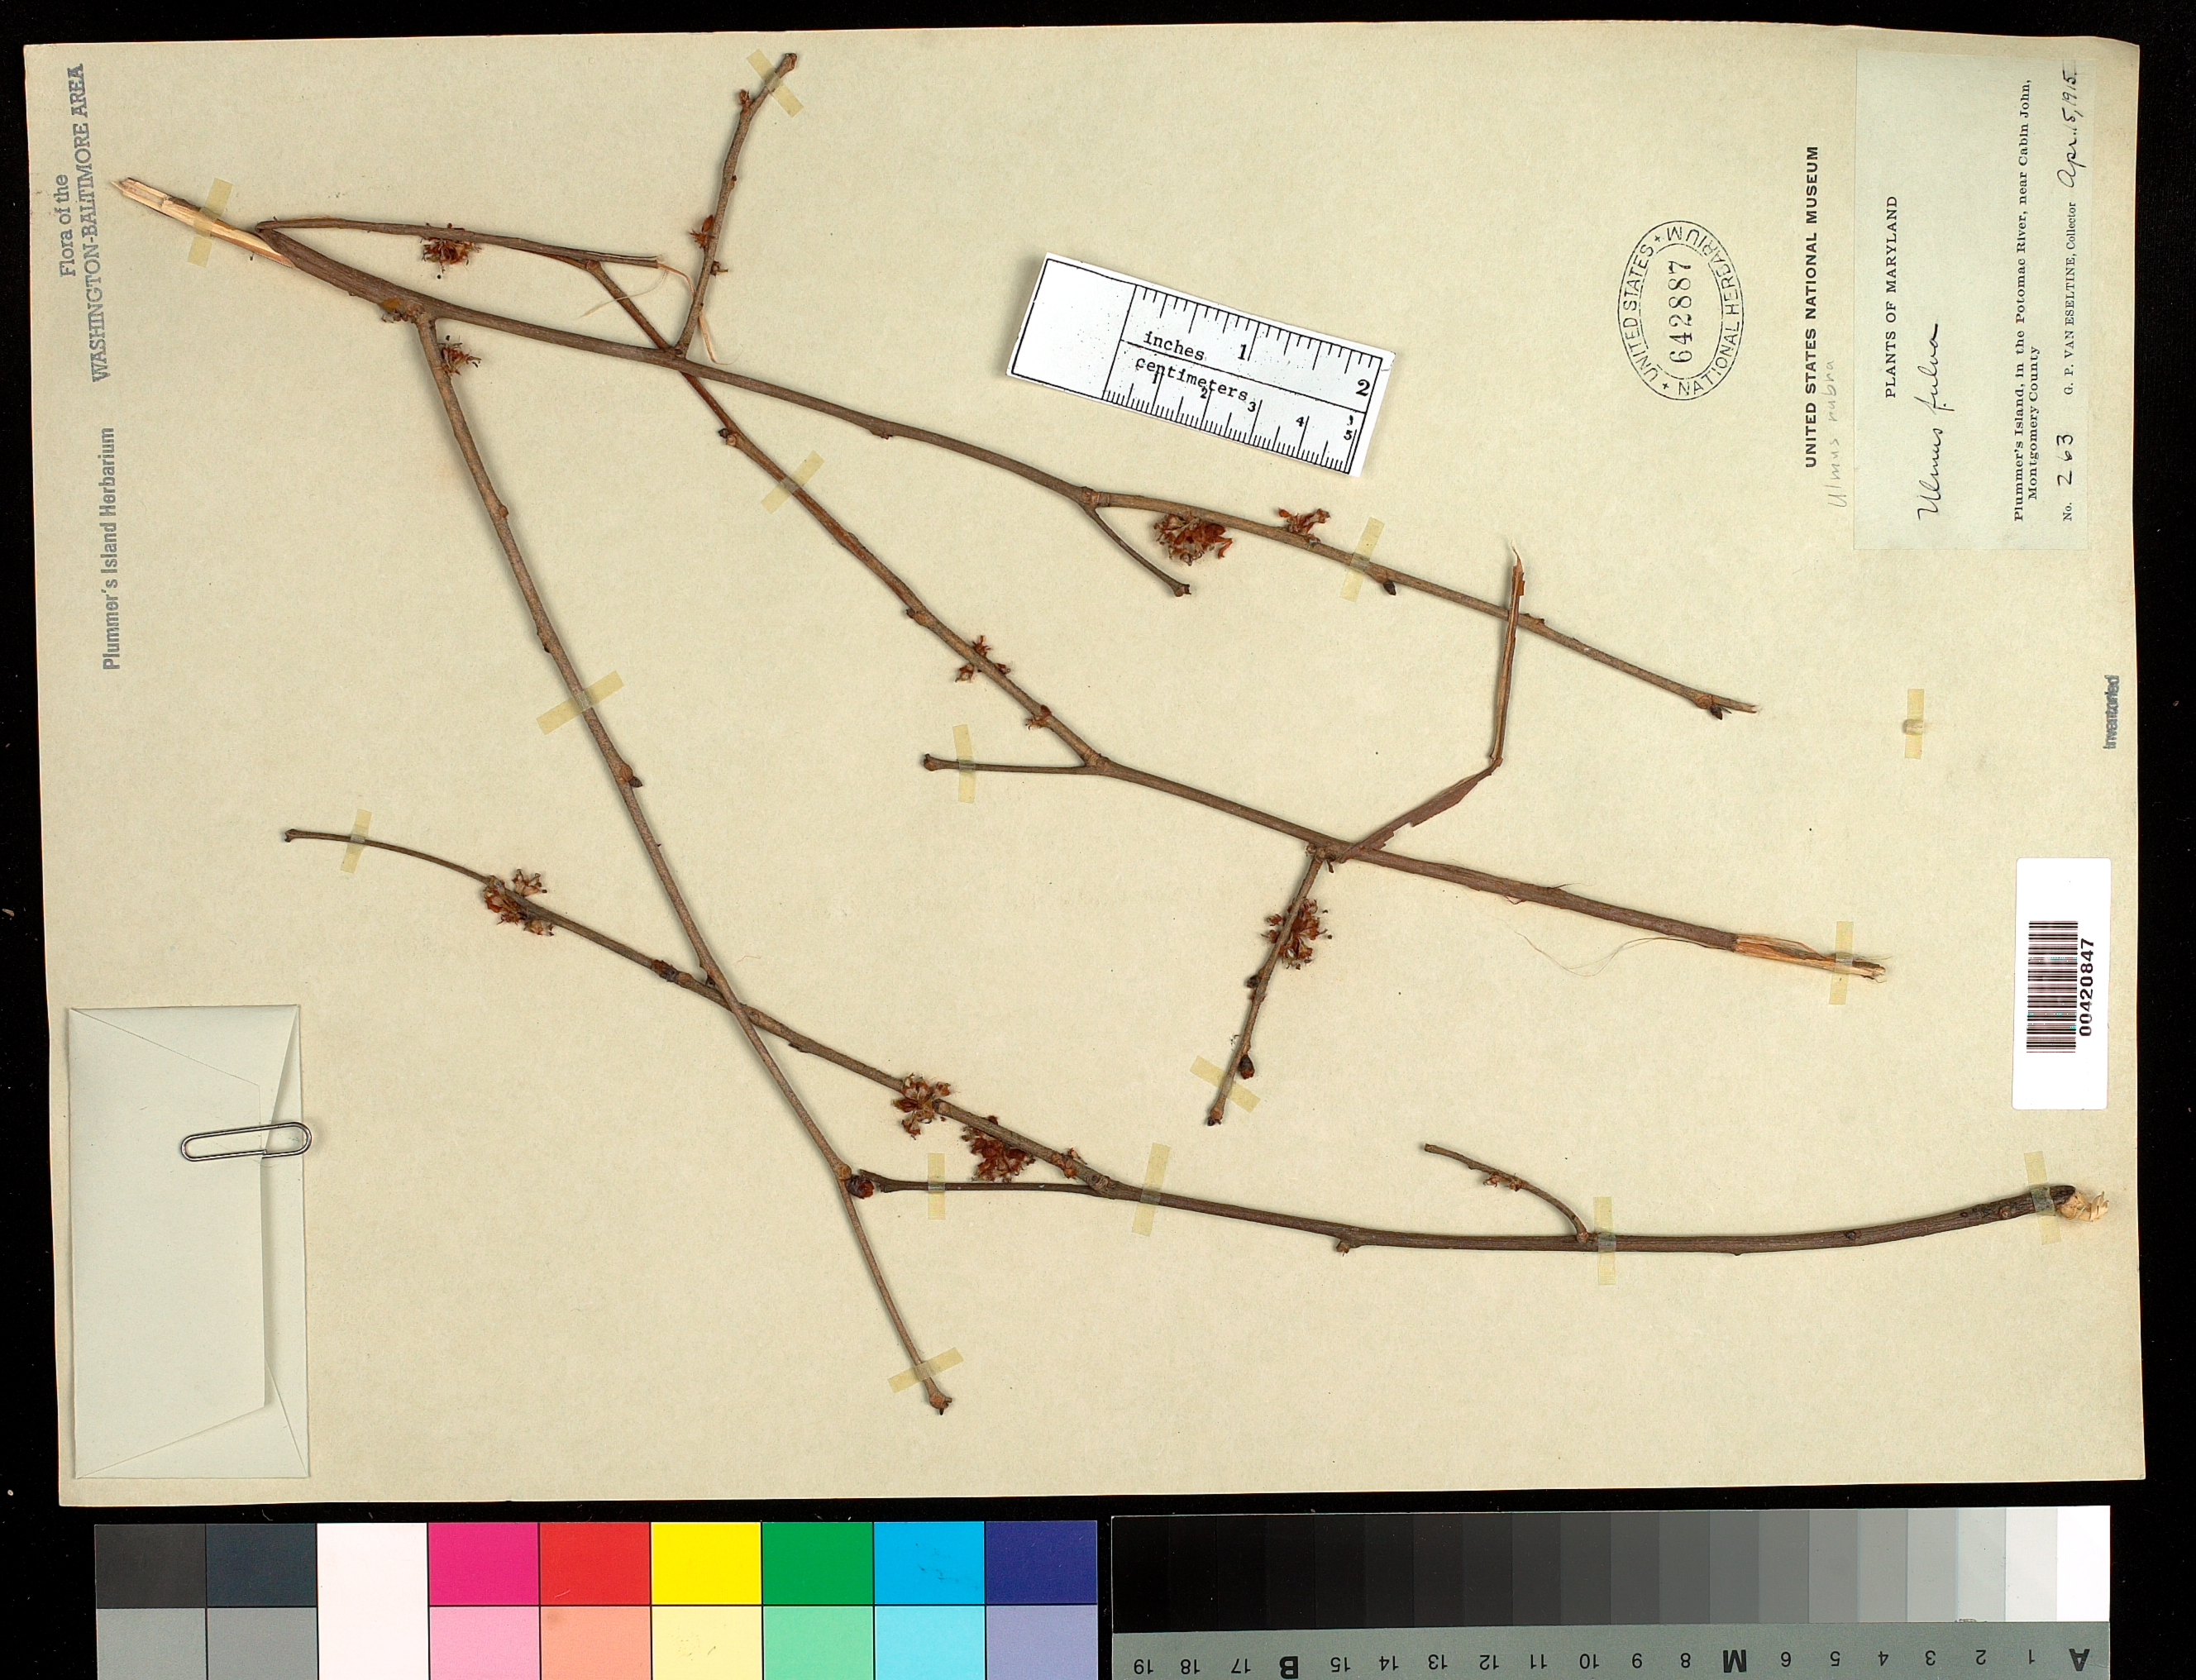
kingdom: Plantae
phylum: Tracheophyta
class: Magnoliopsida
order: Rosales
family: Ulmaceae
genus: Ulmus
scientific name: Ulmus rubra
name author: Muhl.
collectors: G. P. Van Eseltine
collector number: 263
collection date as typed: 15 Apr 1915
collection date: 1915-04-15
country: United States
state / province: Maryland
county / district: Montgomery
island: Plummers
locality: Plummer's Island C. & O. Canal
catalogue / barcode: US 642887